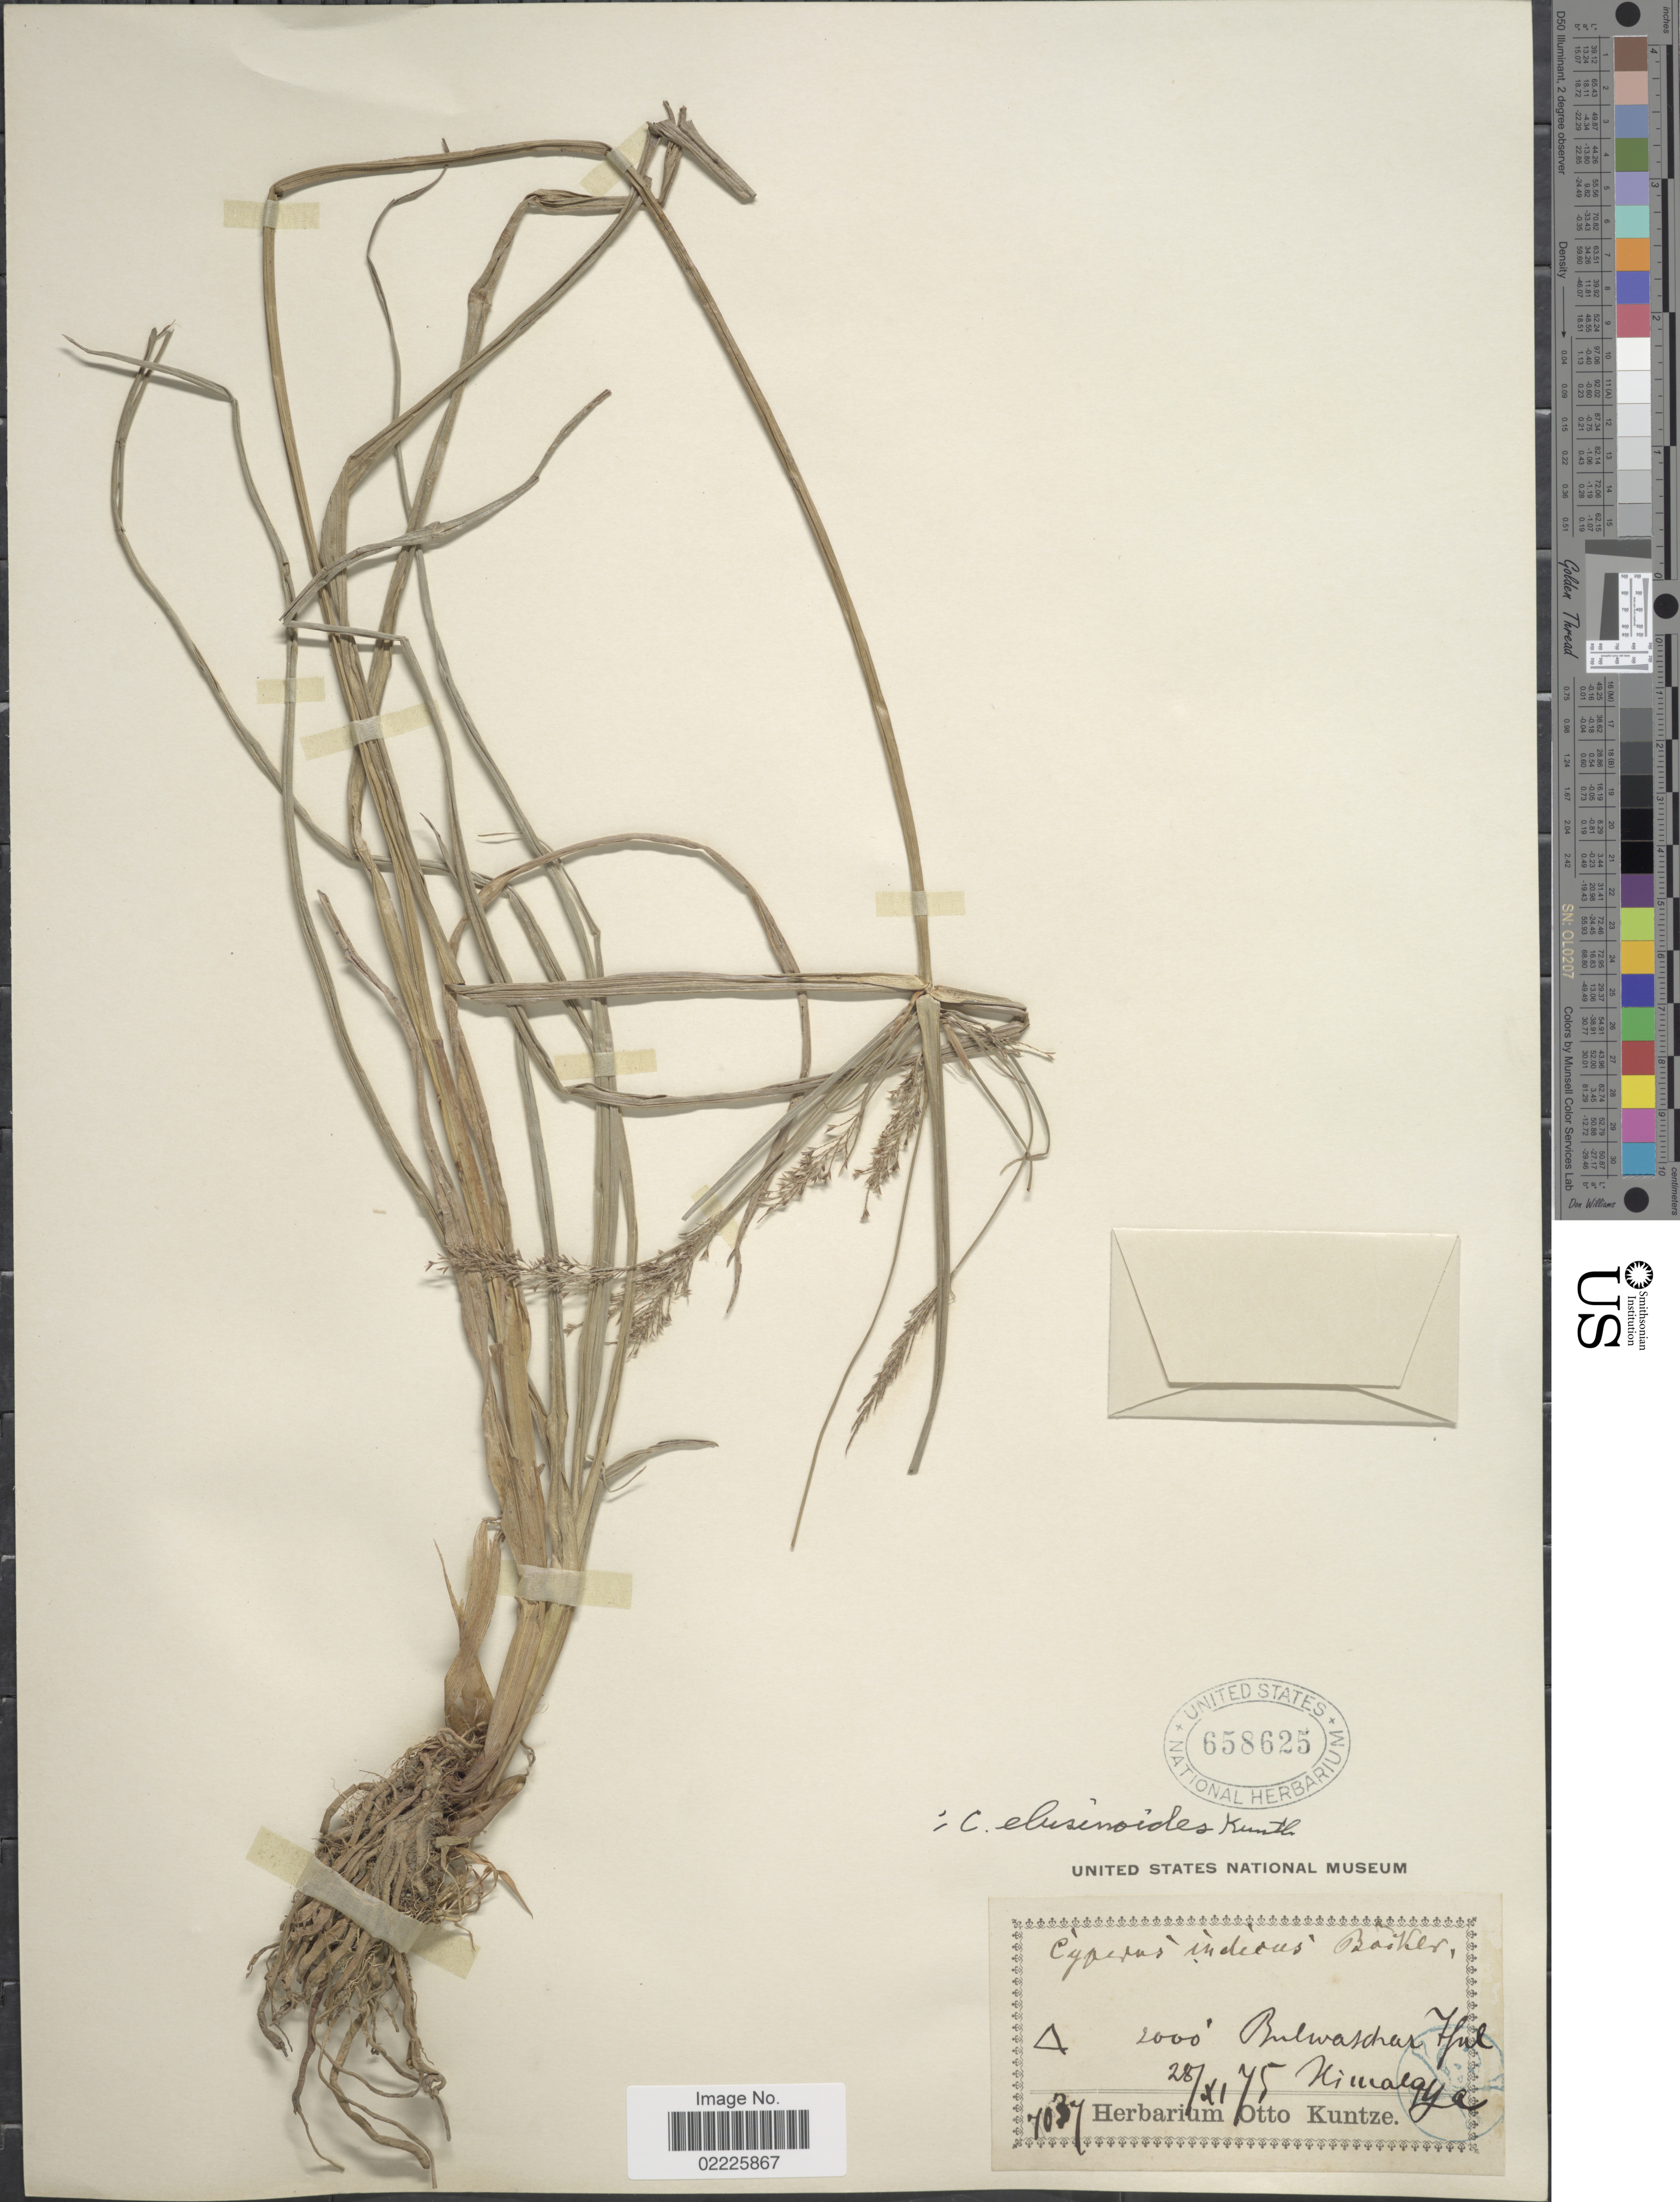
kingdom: Plantae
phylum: Tracheophyta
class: Liliopsida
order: Poales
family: Cyperaceae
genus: Cyperus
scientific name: Cyperus nutans subsp. eleusinoides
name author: (Kunth) T. Koyama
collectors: ex herb. Otto Kuntze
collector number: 7037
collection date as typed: Transcribed d/m/y: 28/11/75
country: India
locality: Bulwaschar Fful, Himalaya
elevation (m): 610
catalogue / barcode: US 658625